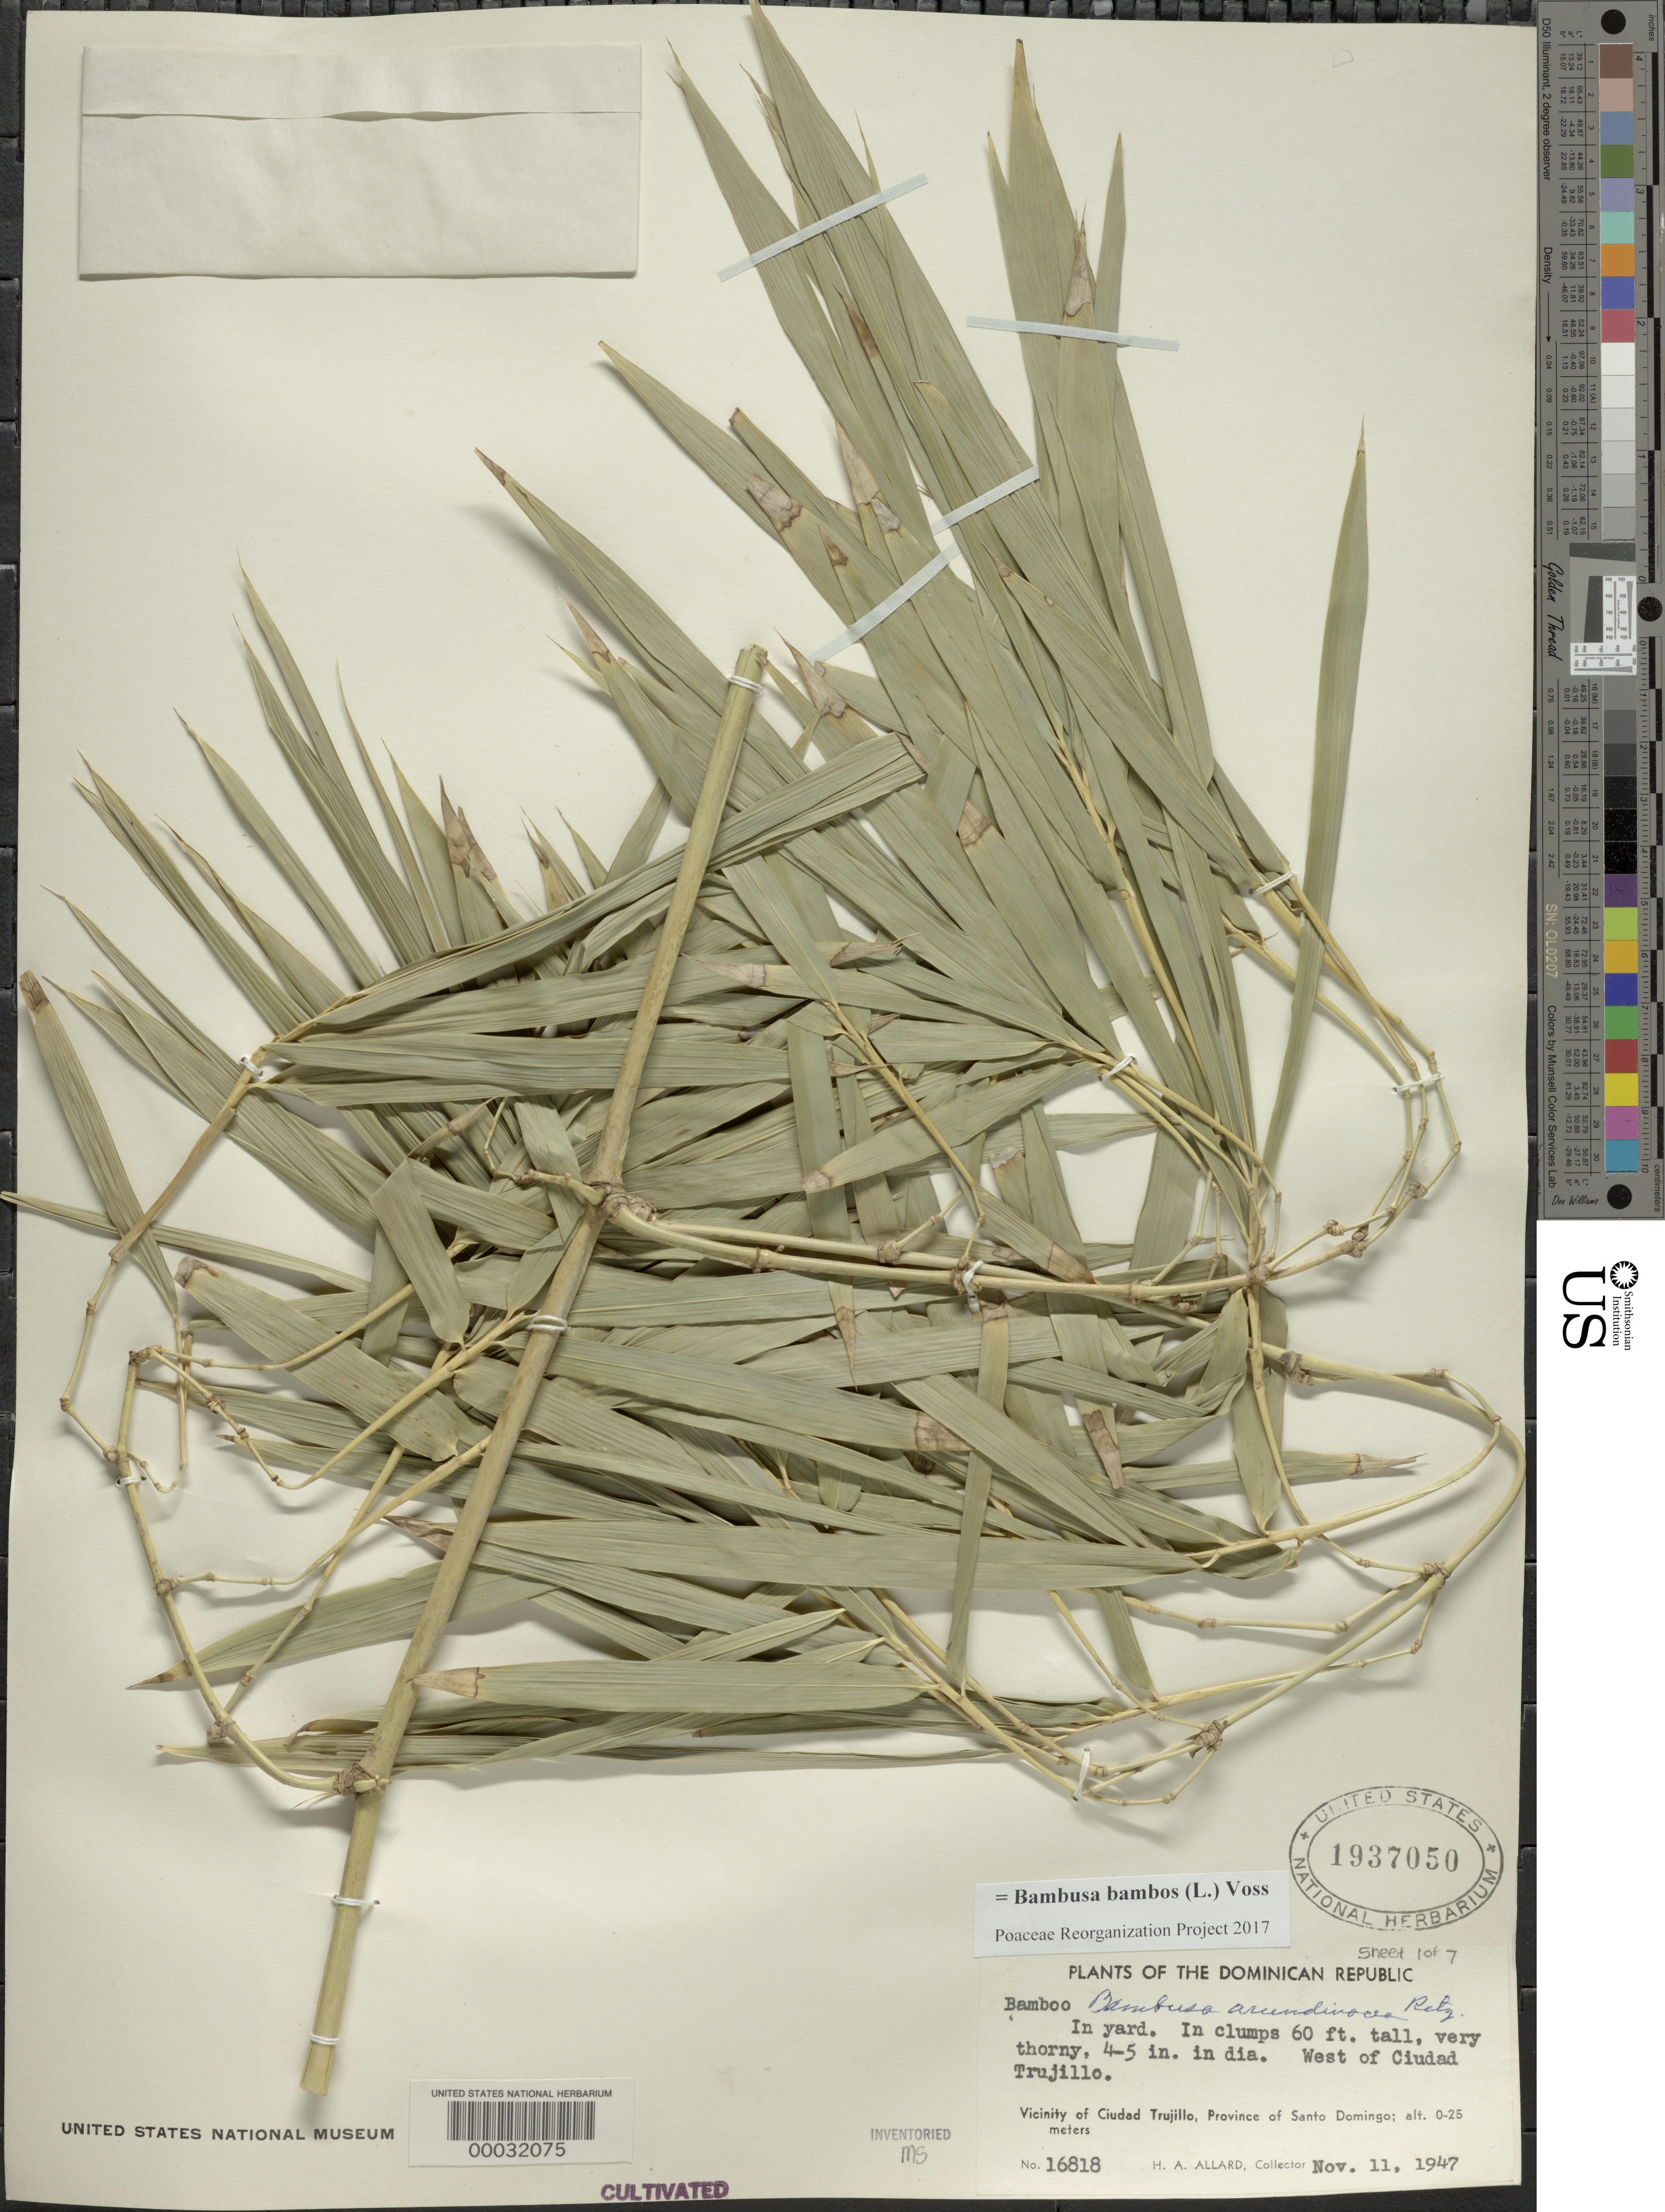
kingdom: Plantae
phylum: Tracheophyta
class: Liliopsida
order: Poales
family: Poaceae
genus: Bambusa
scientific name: Bambusa bambos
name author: (L.) Voss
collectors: H. A. Allard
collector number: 16818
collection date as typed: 11 Nov 1947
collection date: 1947-11-11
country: Dominican Republic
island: Hispaniola Island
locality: Ciudad trujillo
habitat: in yard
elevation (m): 25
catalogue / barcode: US 1937050